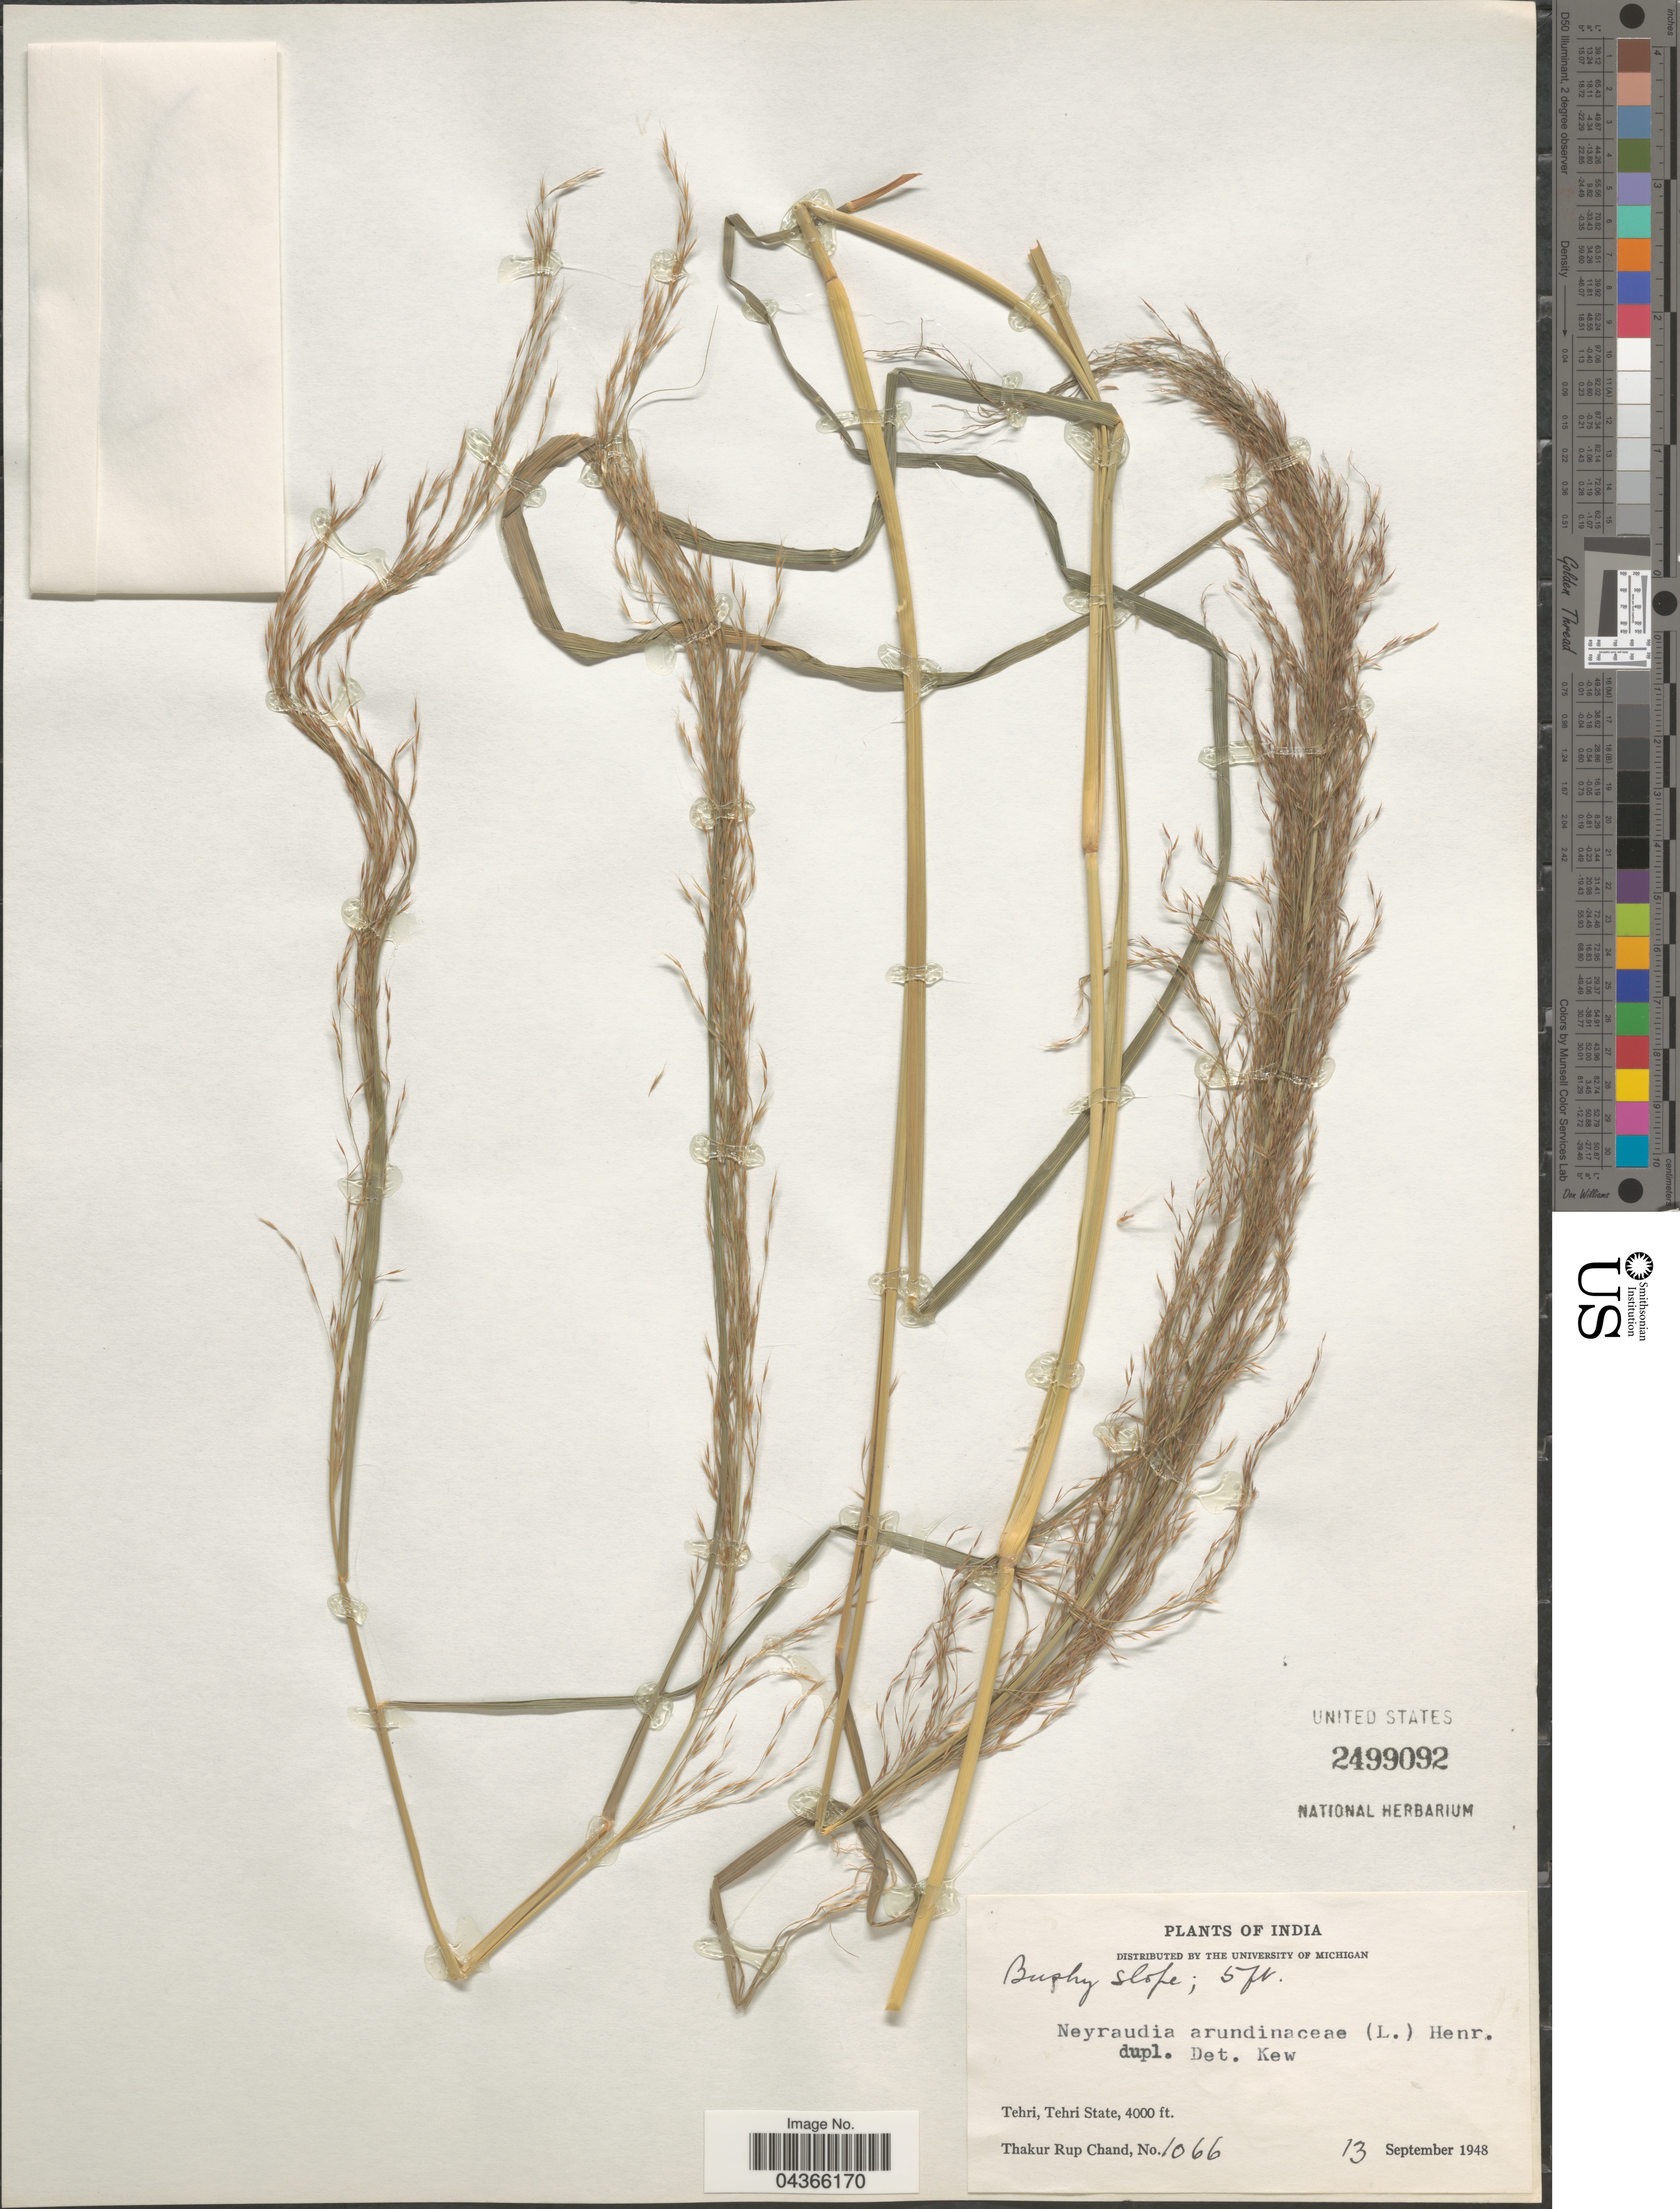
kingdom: Plantae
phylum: Tracheophyta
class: Liliopsida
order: Poales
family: Poaceae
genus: Neyraudia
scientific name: Neyraudia arundinacea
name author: (L.) Henr.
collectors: T. R. Chand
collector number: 1066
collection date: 1948-09-13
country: India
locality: Tehri, Tehri State.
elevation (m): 1219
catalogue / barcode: US 2499092